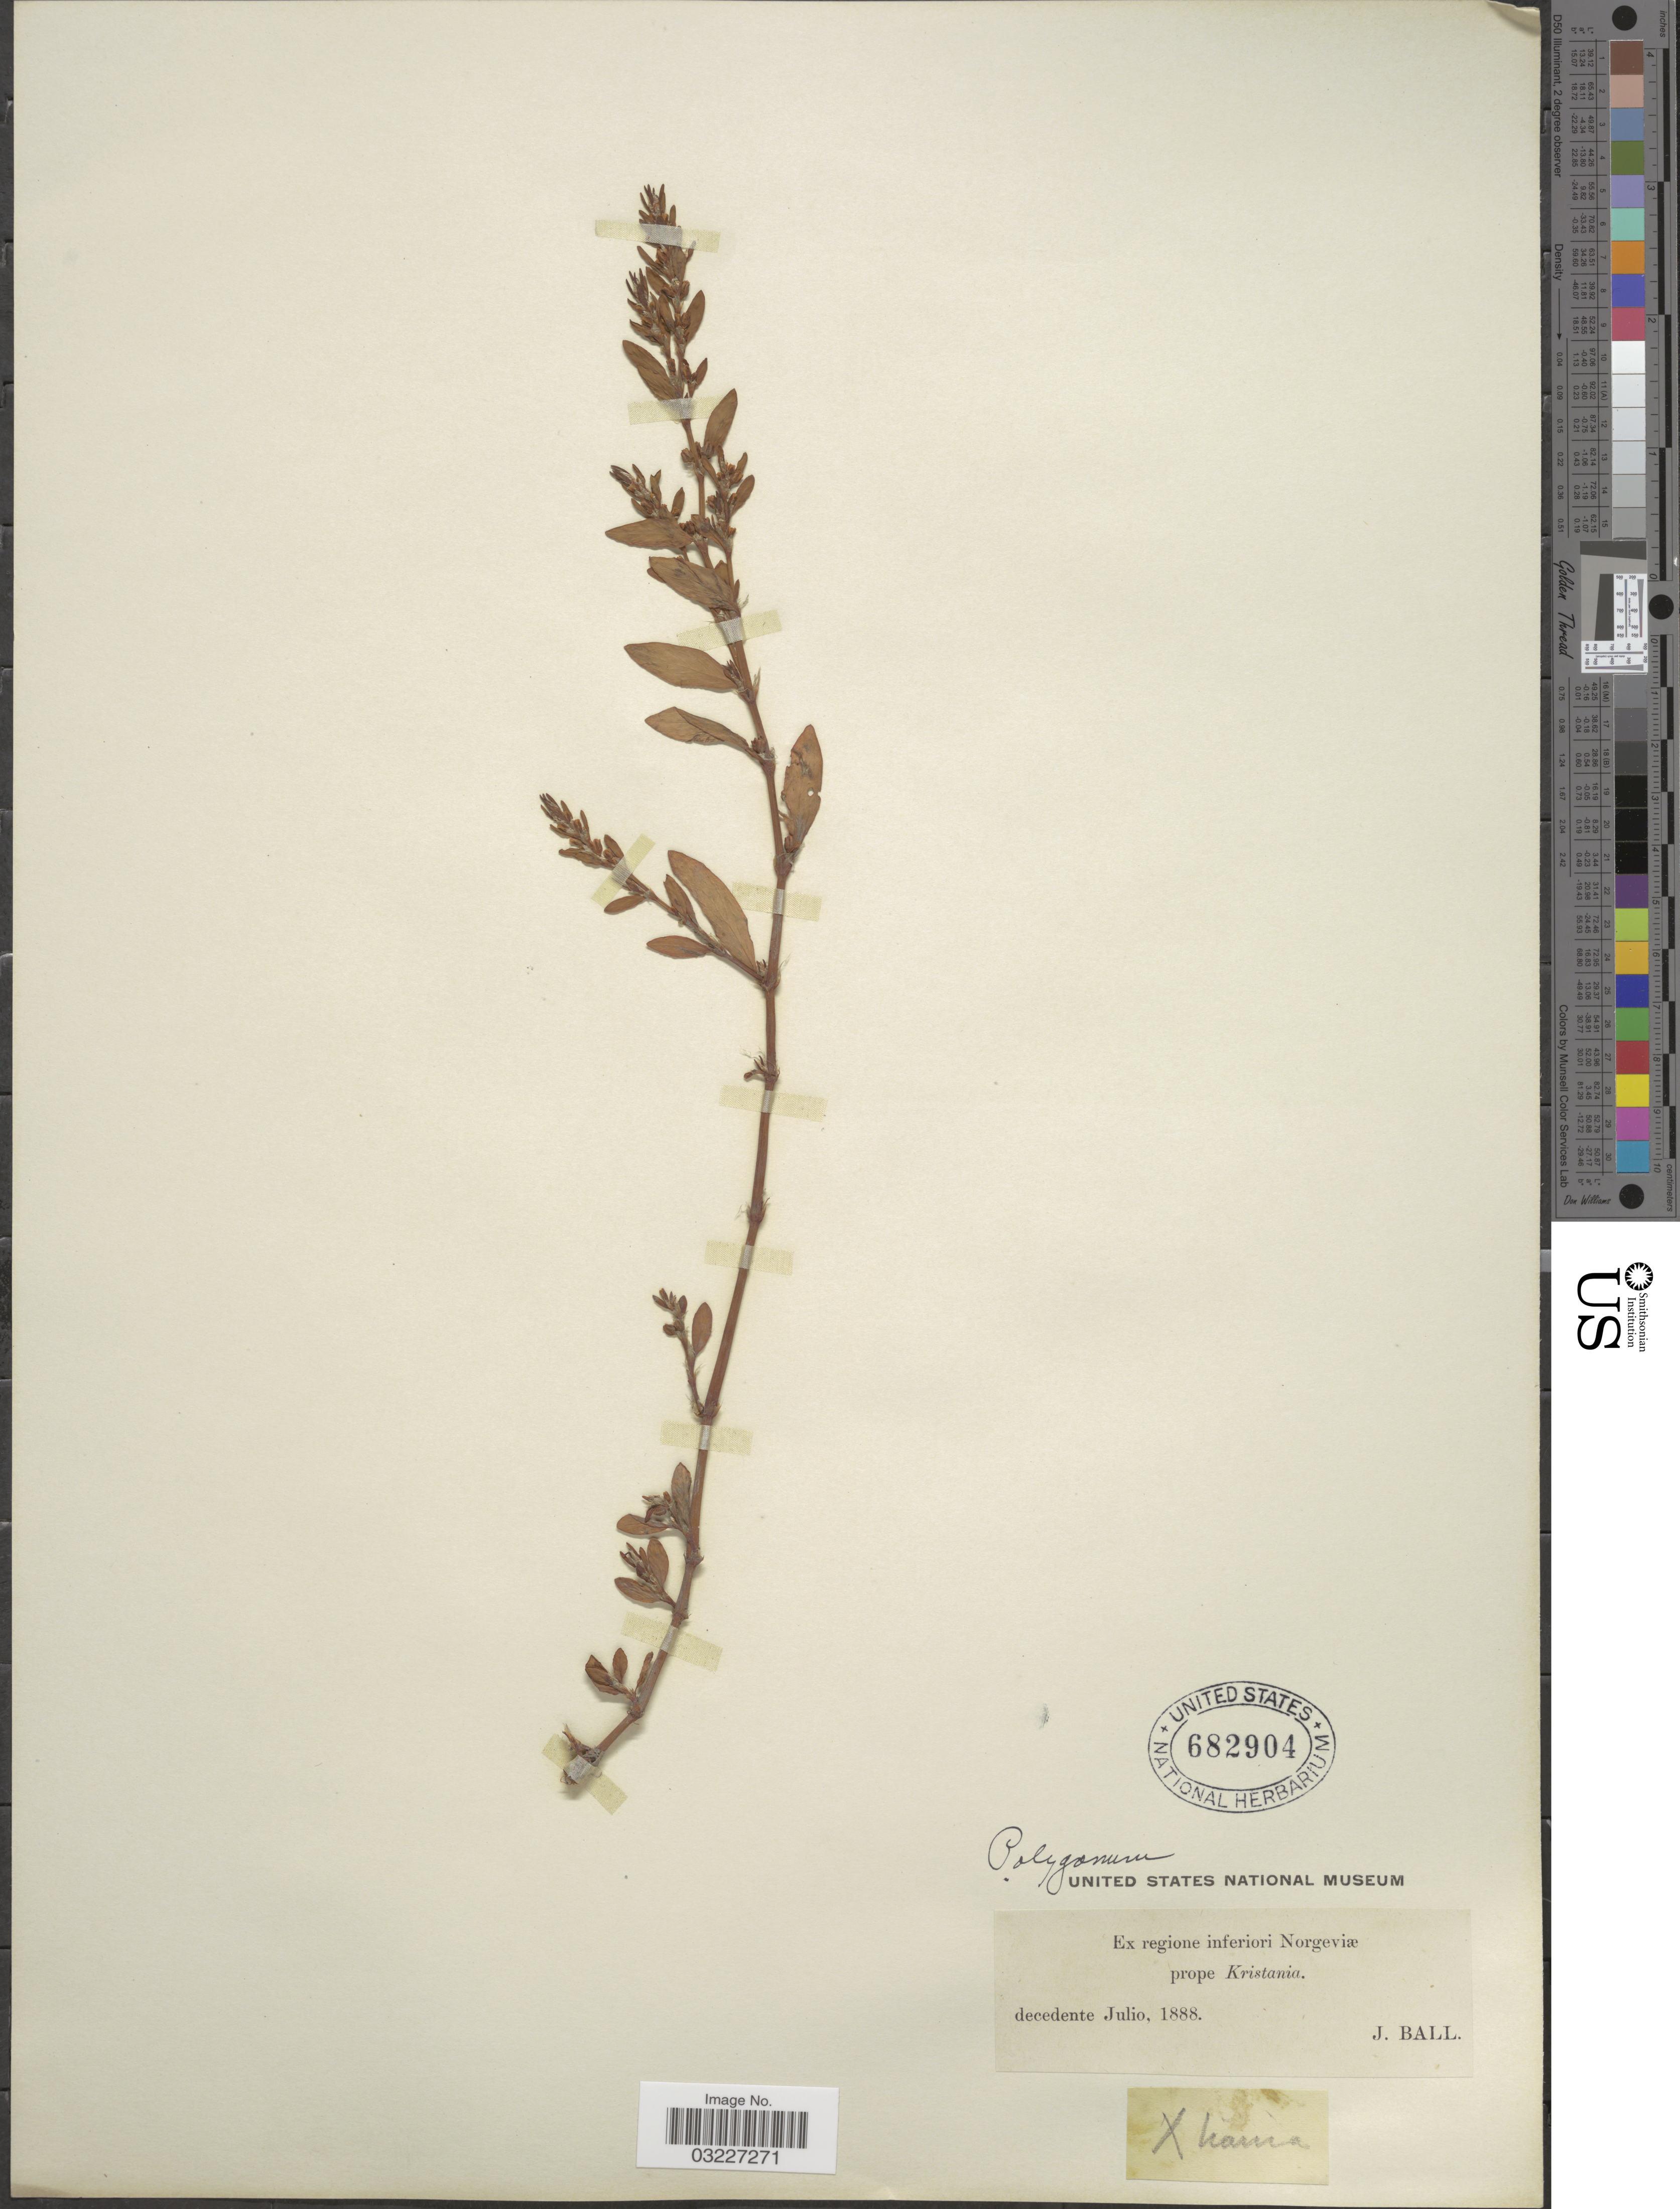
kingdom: Plantae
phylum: Tracheophyta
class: Magnoliopsida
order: Caryophyllales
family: Polygonaceae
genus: Polygonum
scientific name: Polygonum acadiense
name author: Fernald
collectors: J. Ball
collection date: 1888-07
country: Norway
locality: Prope Kristania.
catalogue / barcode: US 682904